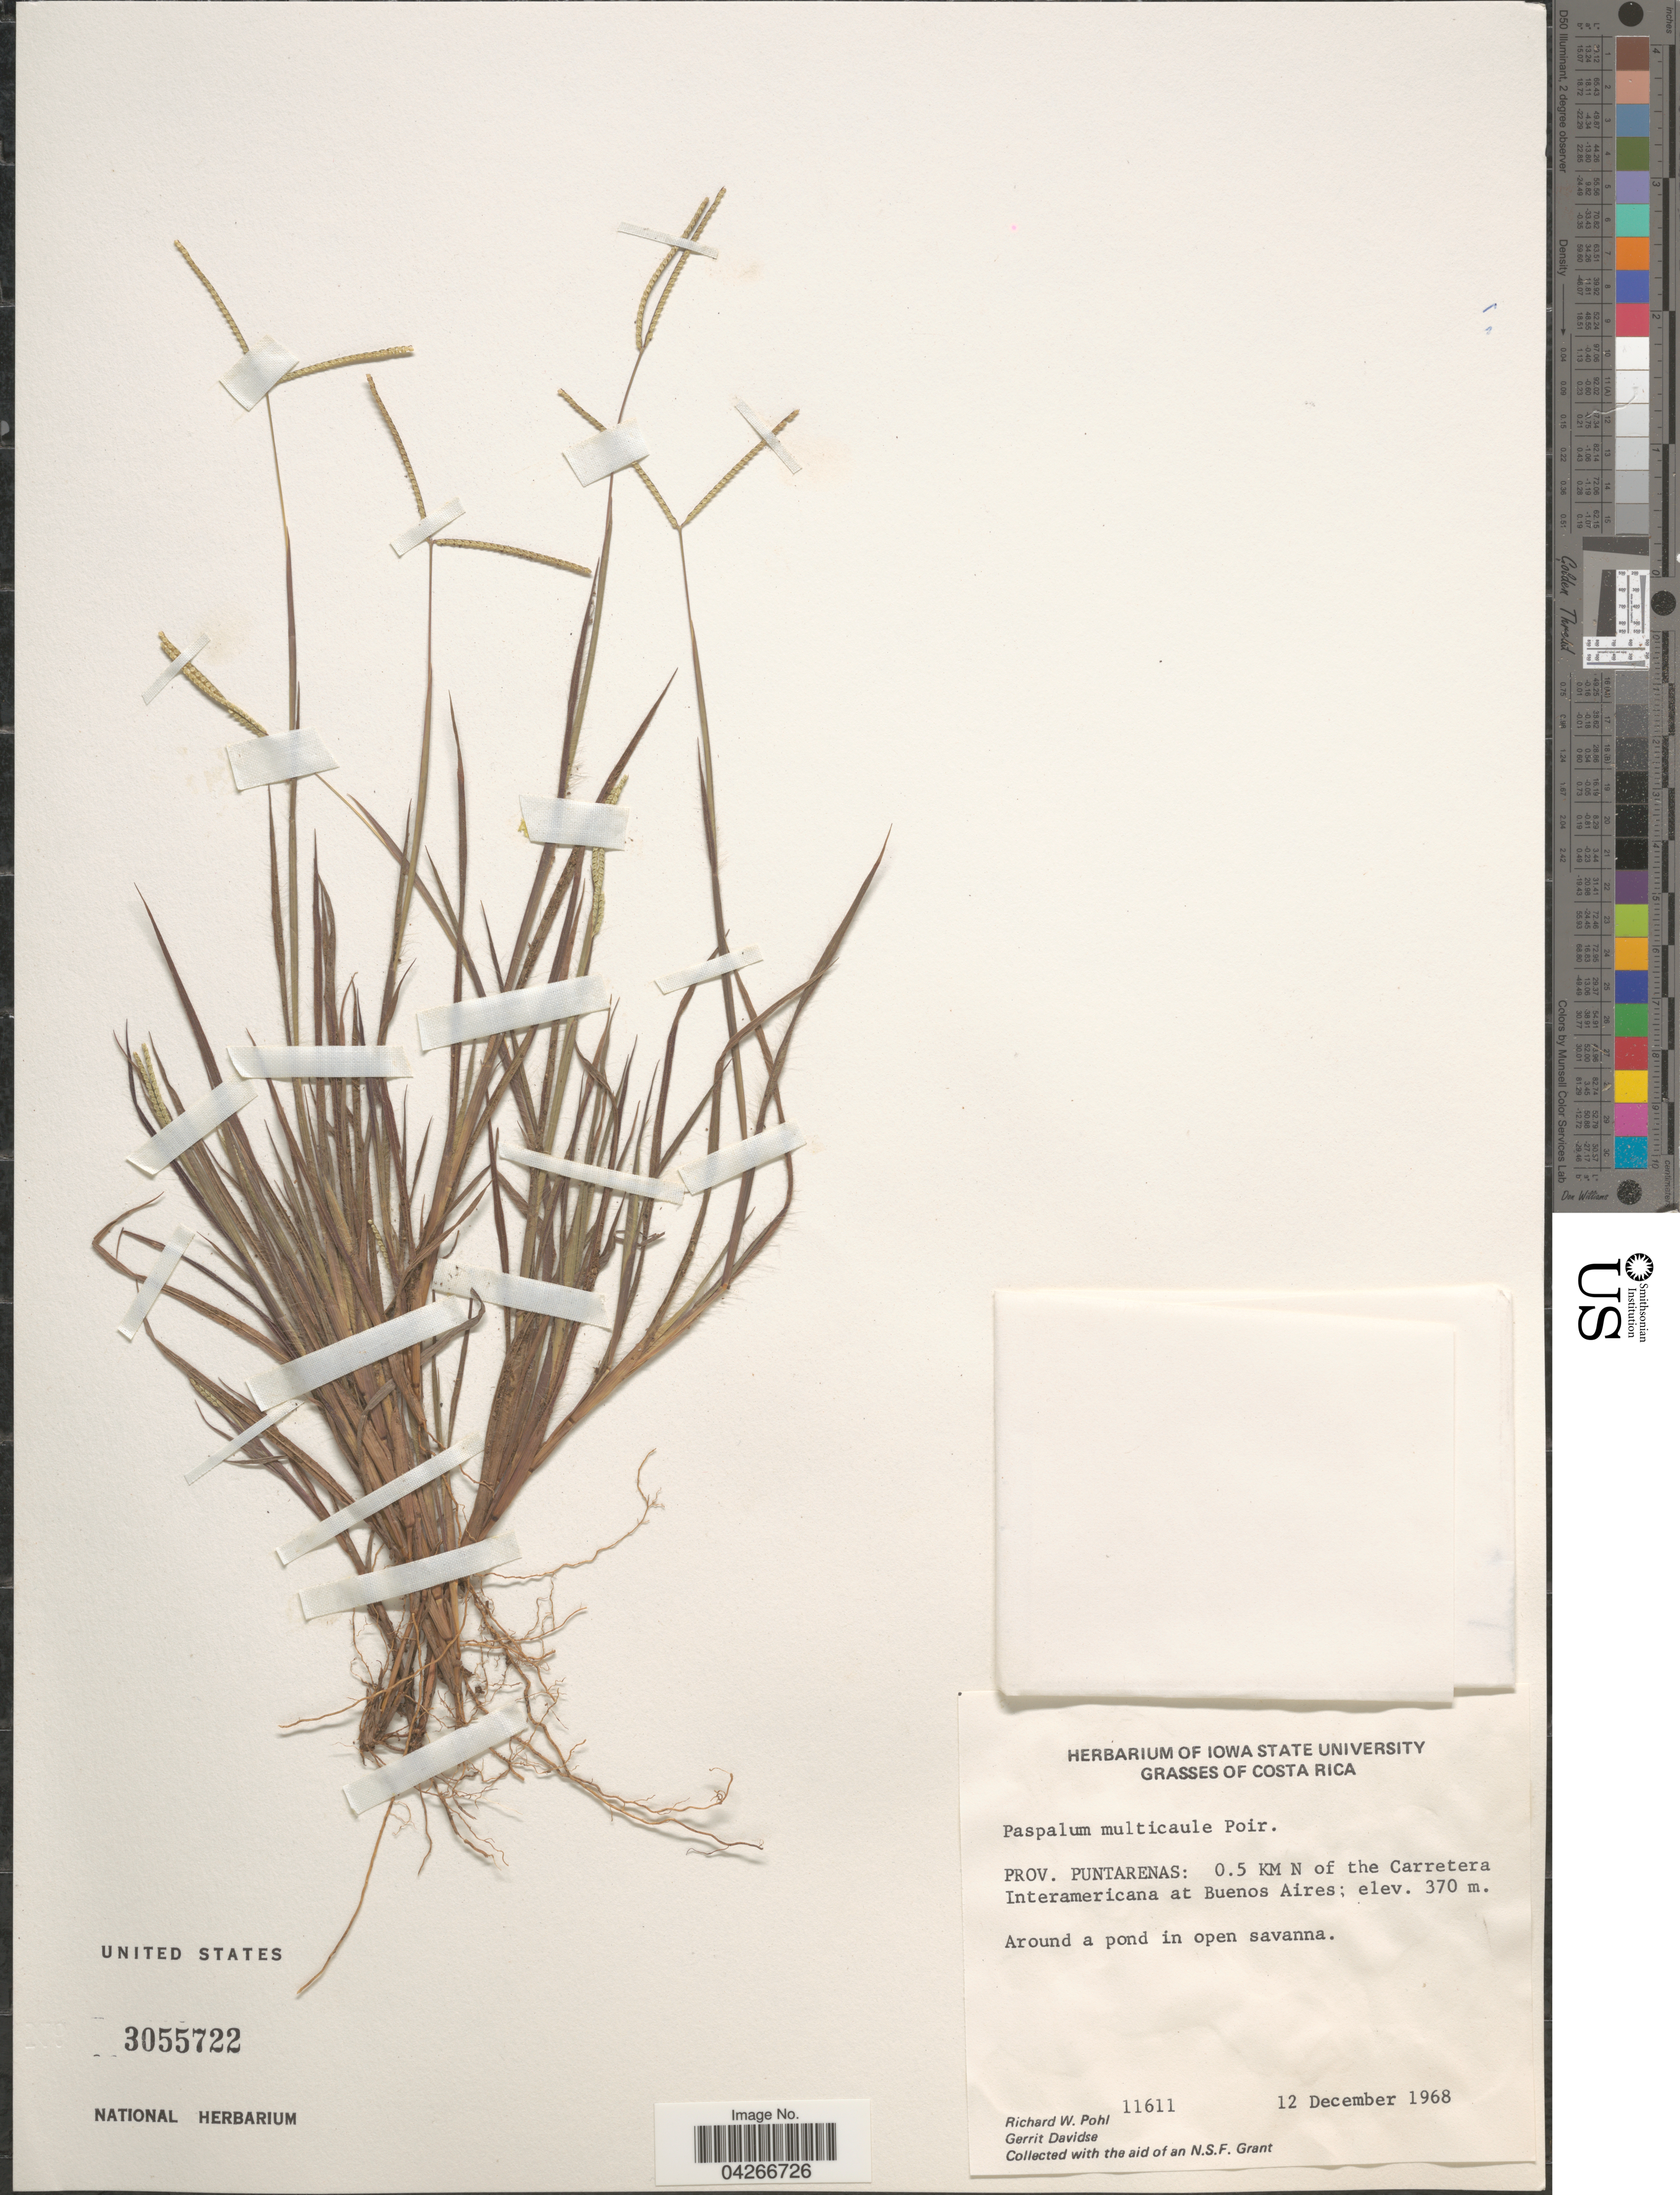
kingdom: Plantae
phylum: Tracheophyta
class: Liliopsida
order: Poales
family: Poaceae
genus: Paspalum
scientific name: Paspalum multicaule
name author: Poir. in Lam.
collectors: R. W. Pohl & G. Davidse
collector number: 11611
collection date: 1968-12-12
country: Costa Rica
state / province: Puntarenas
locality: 0.5 KM N of the Carretera Interamericana at Buenos Aires.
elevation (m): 370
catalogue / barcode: US 3055722